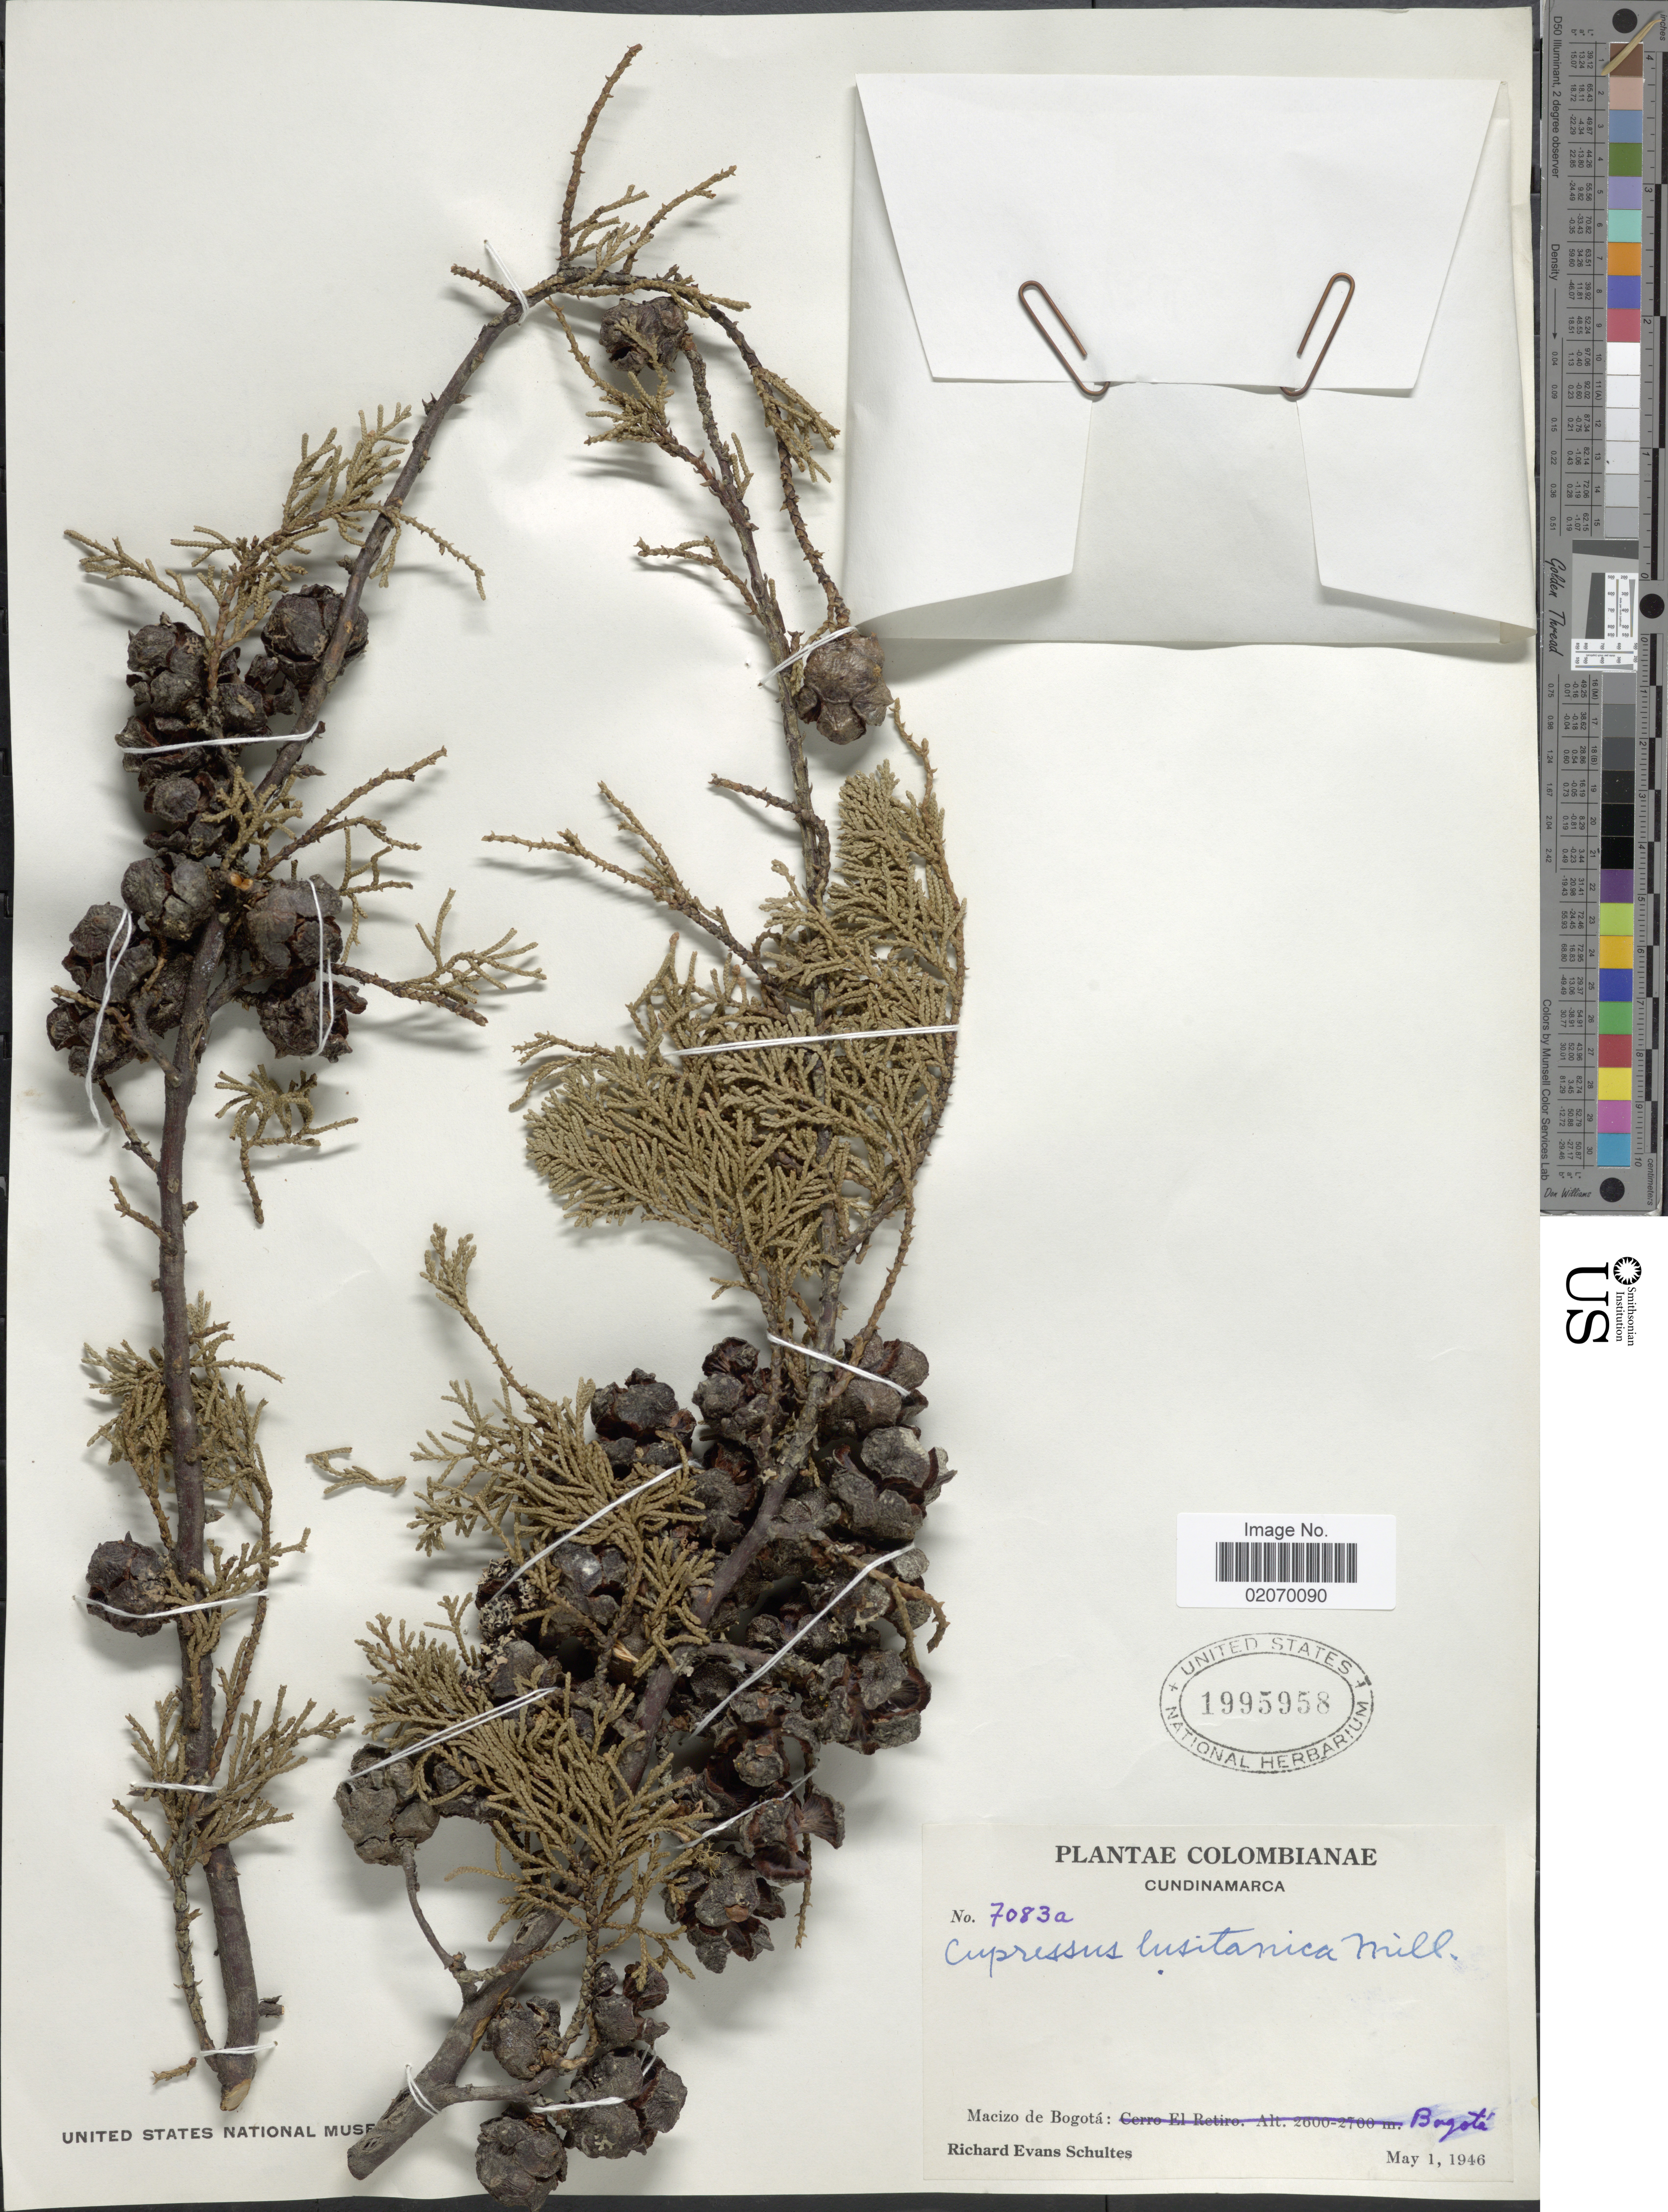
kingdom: Plantae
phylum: Tracheophyta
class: Pinopsida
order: Pinales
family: Cupressaceae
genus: Hesperocyparis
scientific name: Hesperocyparis lusitanica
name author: (Miller) Bartel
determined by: (US) Smithsonian Institution - National Museum of Natural History - Department of Botany (UNITED STATES)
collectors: R. E. Schultes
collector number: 7083a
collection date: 1946-05-01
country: Colombia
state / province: Cundinamarca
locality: Macizo de Bogota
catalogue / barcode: US 1995958